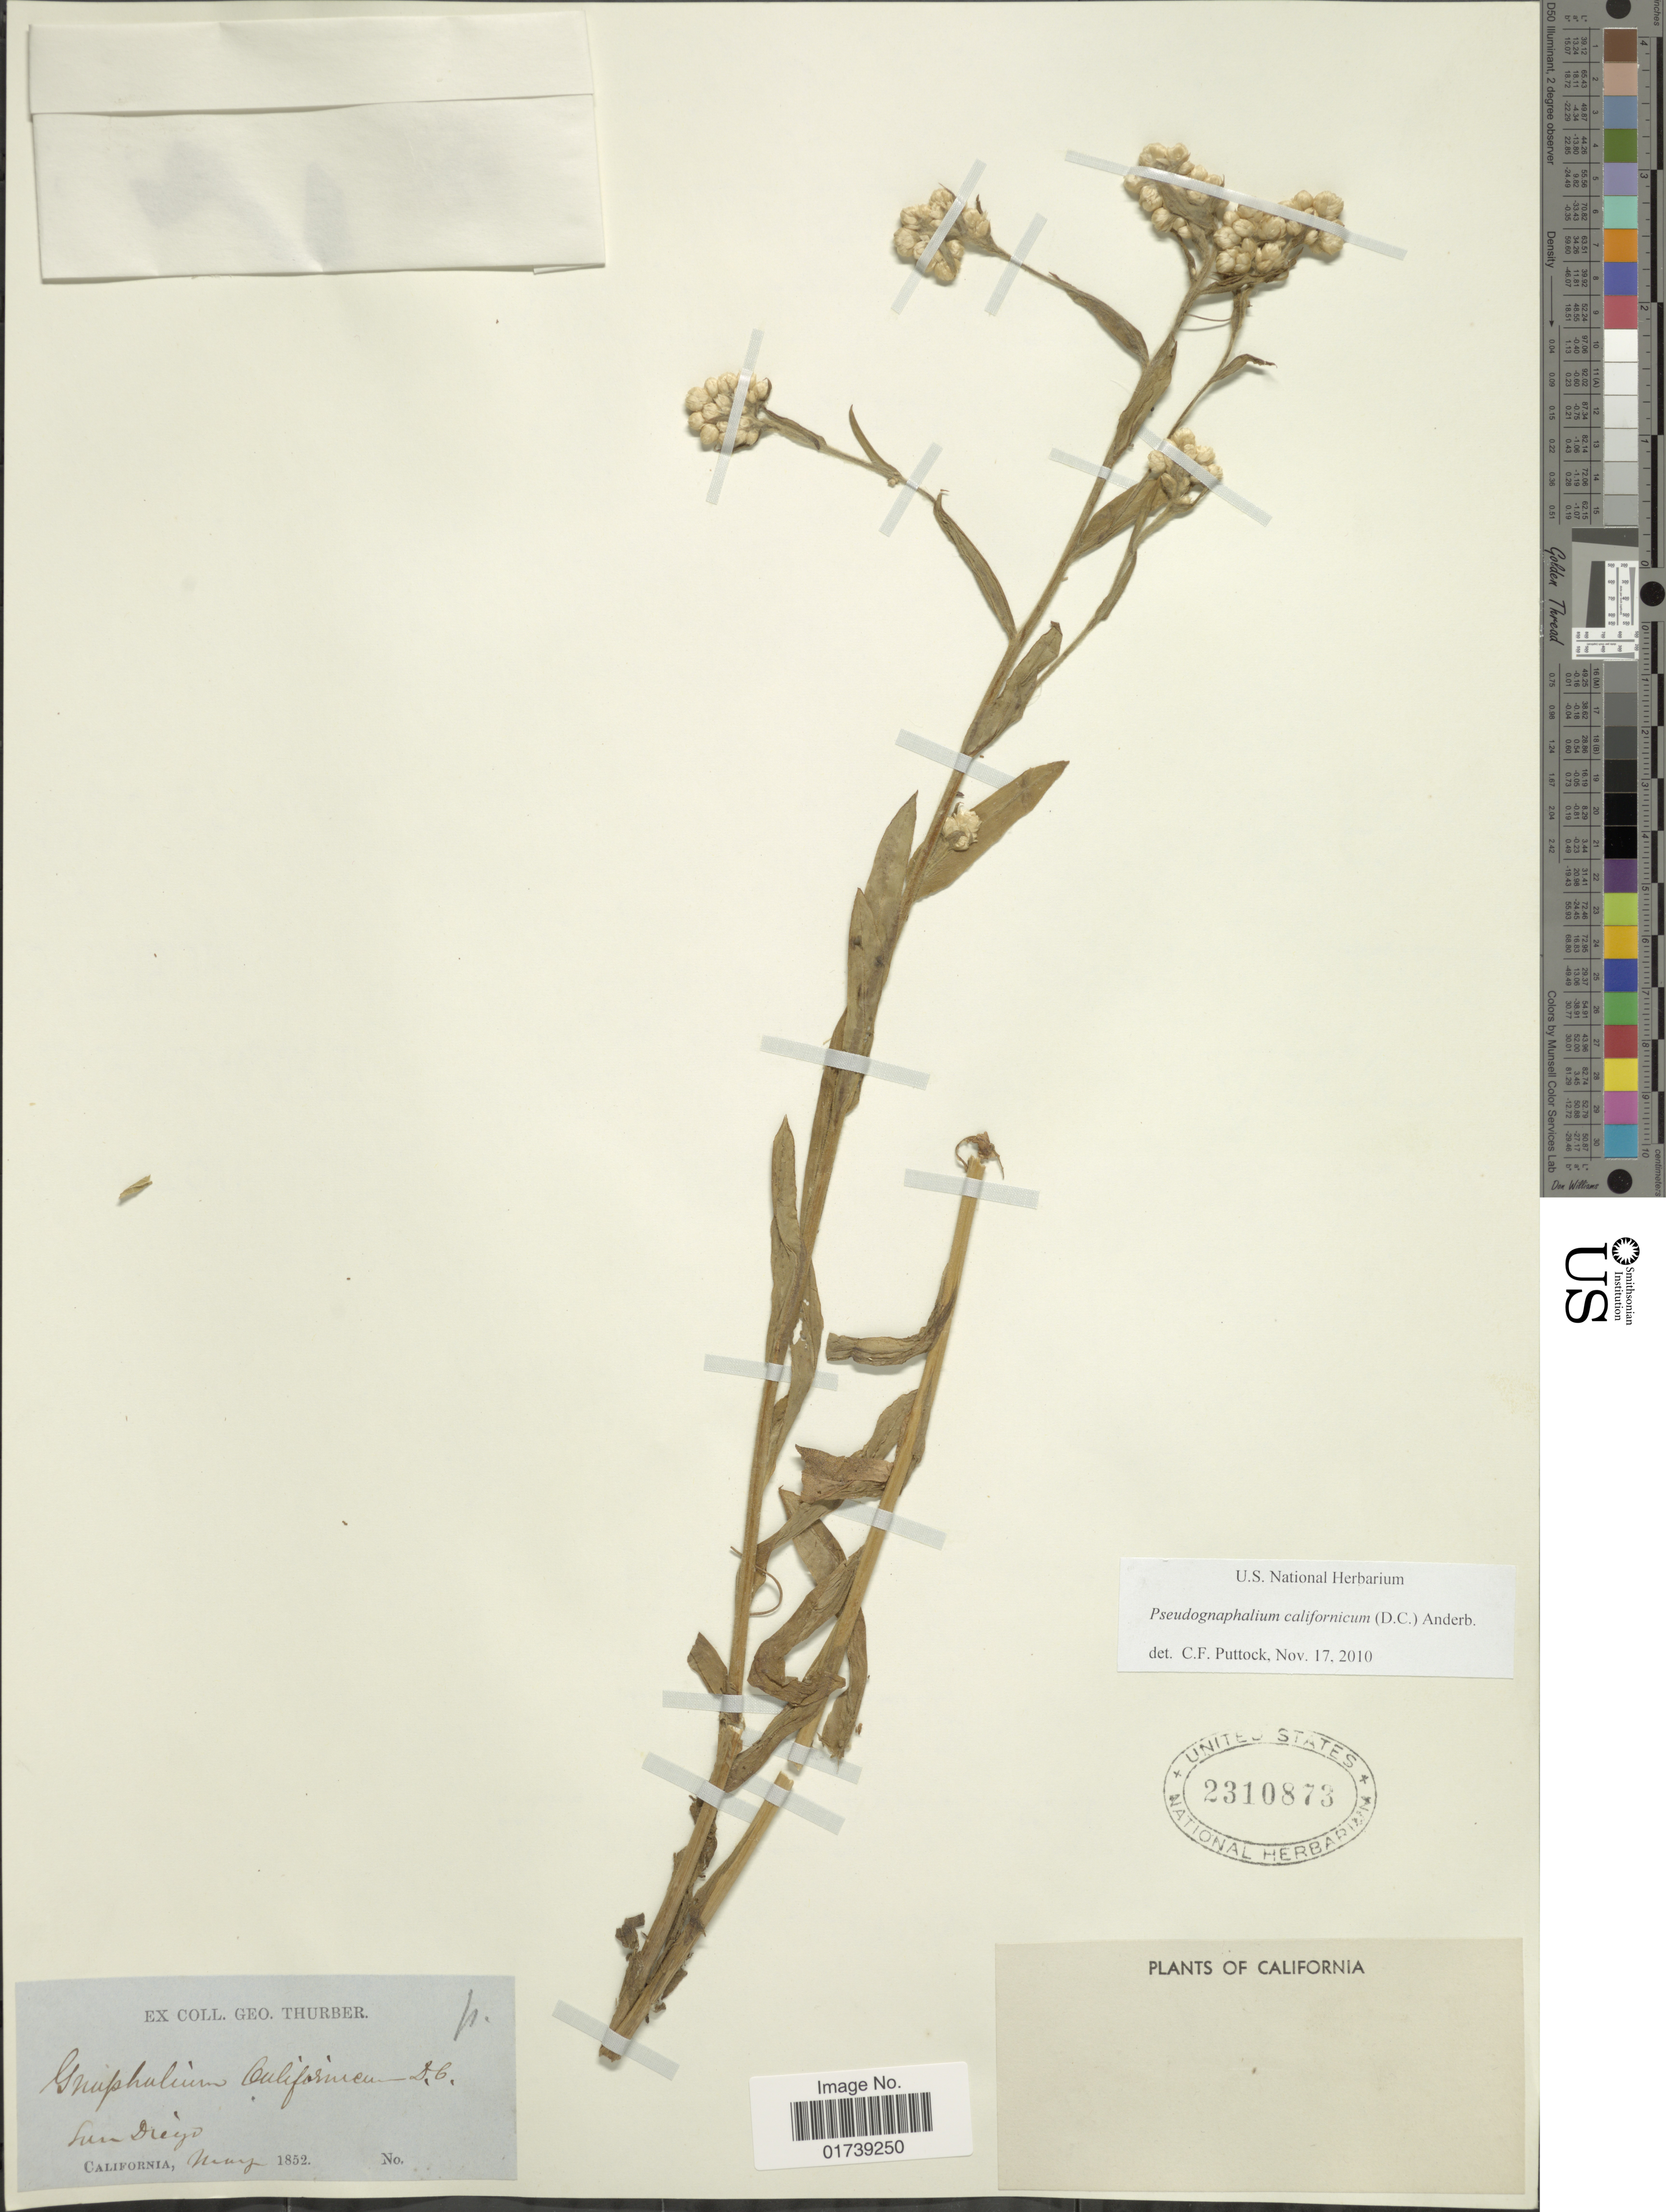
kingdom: Plantae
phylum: Tracheophyta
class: Magnoliopsida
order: Asterales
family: Asteraceae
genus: Pseudognaphalium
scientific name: Pseudognaphalium californicum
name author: (DC.) Anderb.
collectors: G. Thurber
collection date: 1852-03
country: United States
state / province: California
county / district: San Diego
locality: National City. San Diego Co.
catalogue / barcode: US 2310873